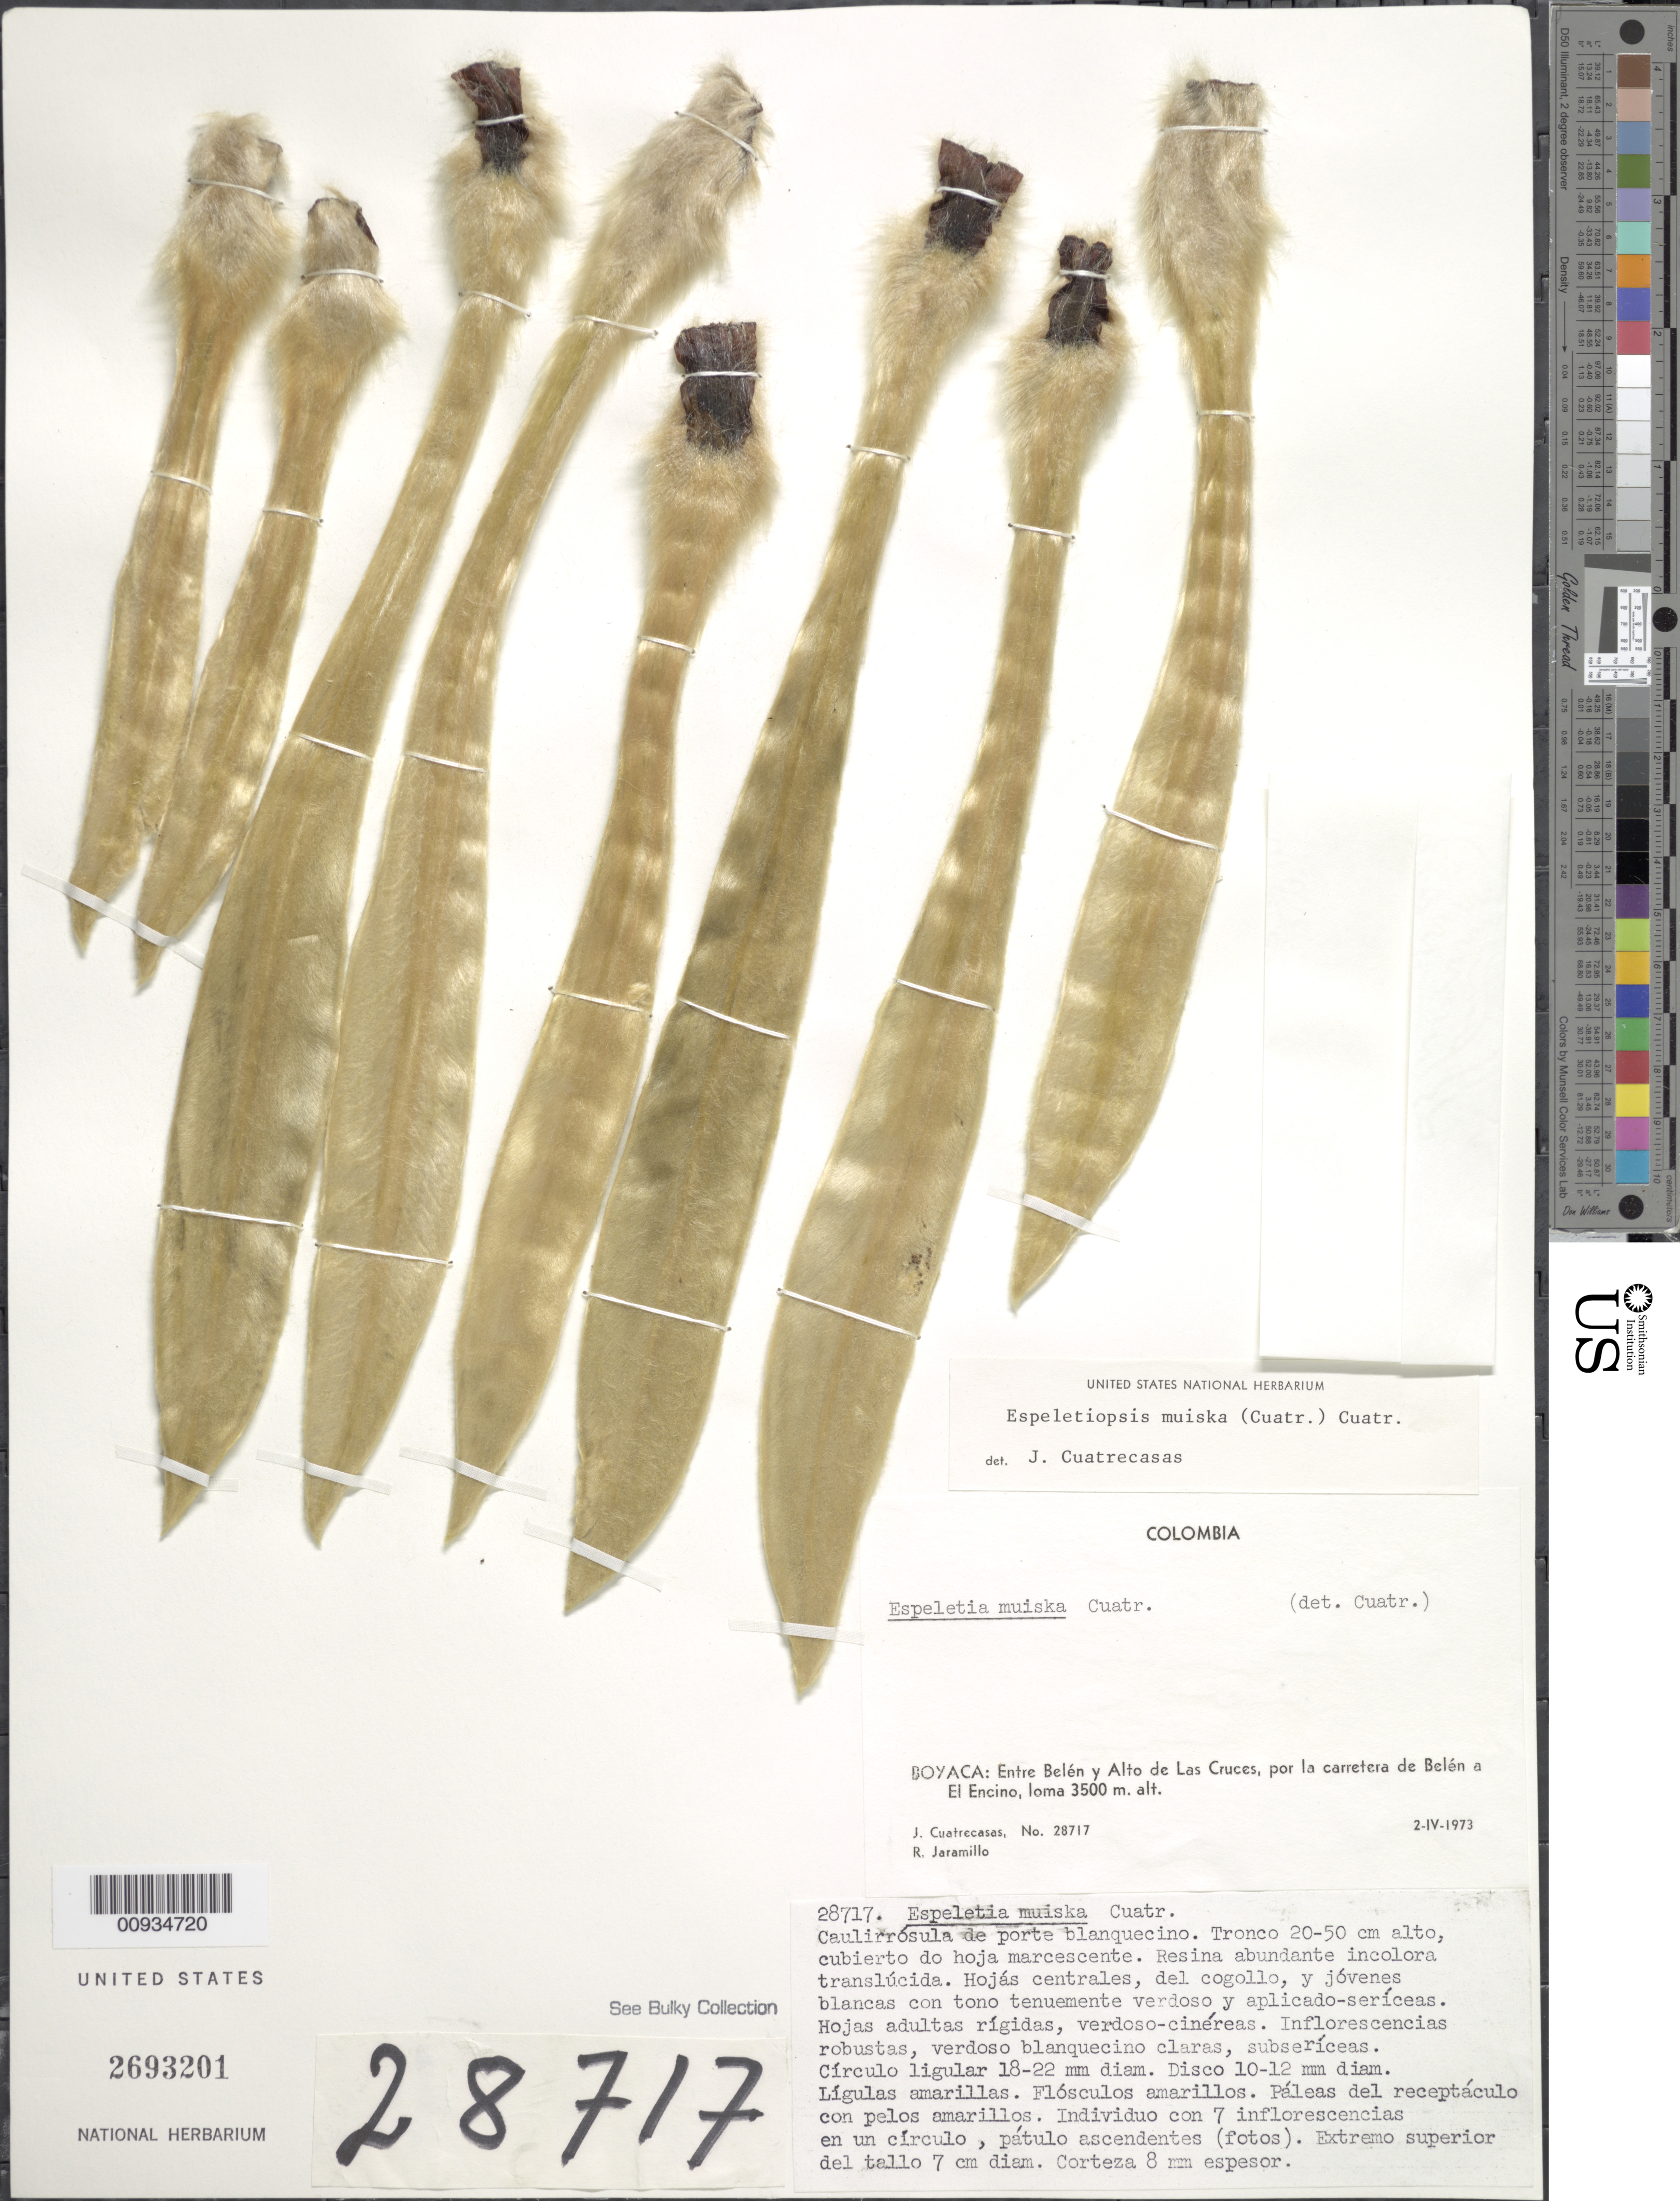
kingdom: Plantae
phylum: Tracheophyta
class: Magnoliopsida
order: Asterales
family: Asteraceae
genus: Espeletiopsis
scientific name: Espeletiopsis muiska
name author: (Cuatrec.) Cuatrec.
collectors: J. Cuatrecasas & R. Jaramillo M.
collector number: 28717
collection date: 1973-04-02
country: Colombia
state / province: Boyacá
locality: Boyacá: Entre Belen y Alto de Las Cruces, por la carretera de Belen a El Encino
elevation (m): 3500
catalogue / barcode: US 2693201